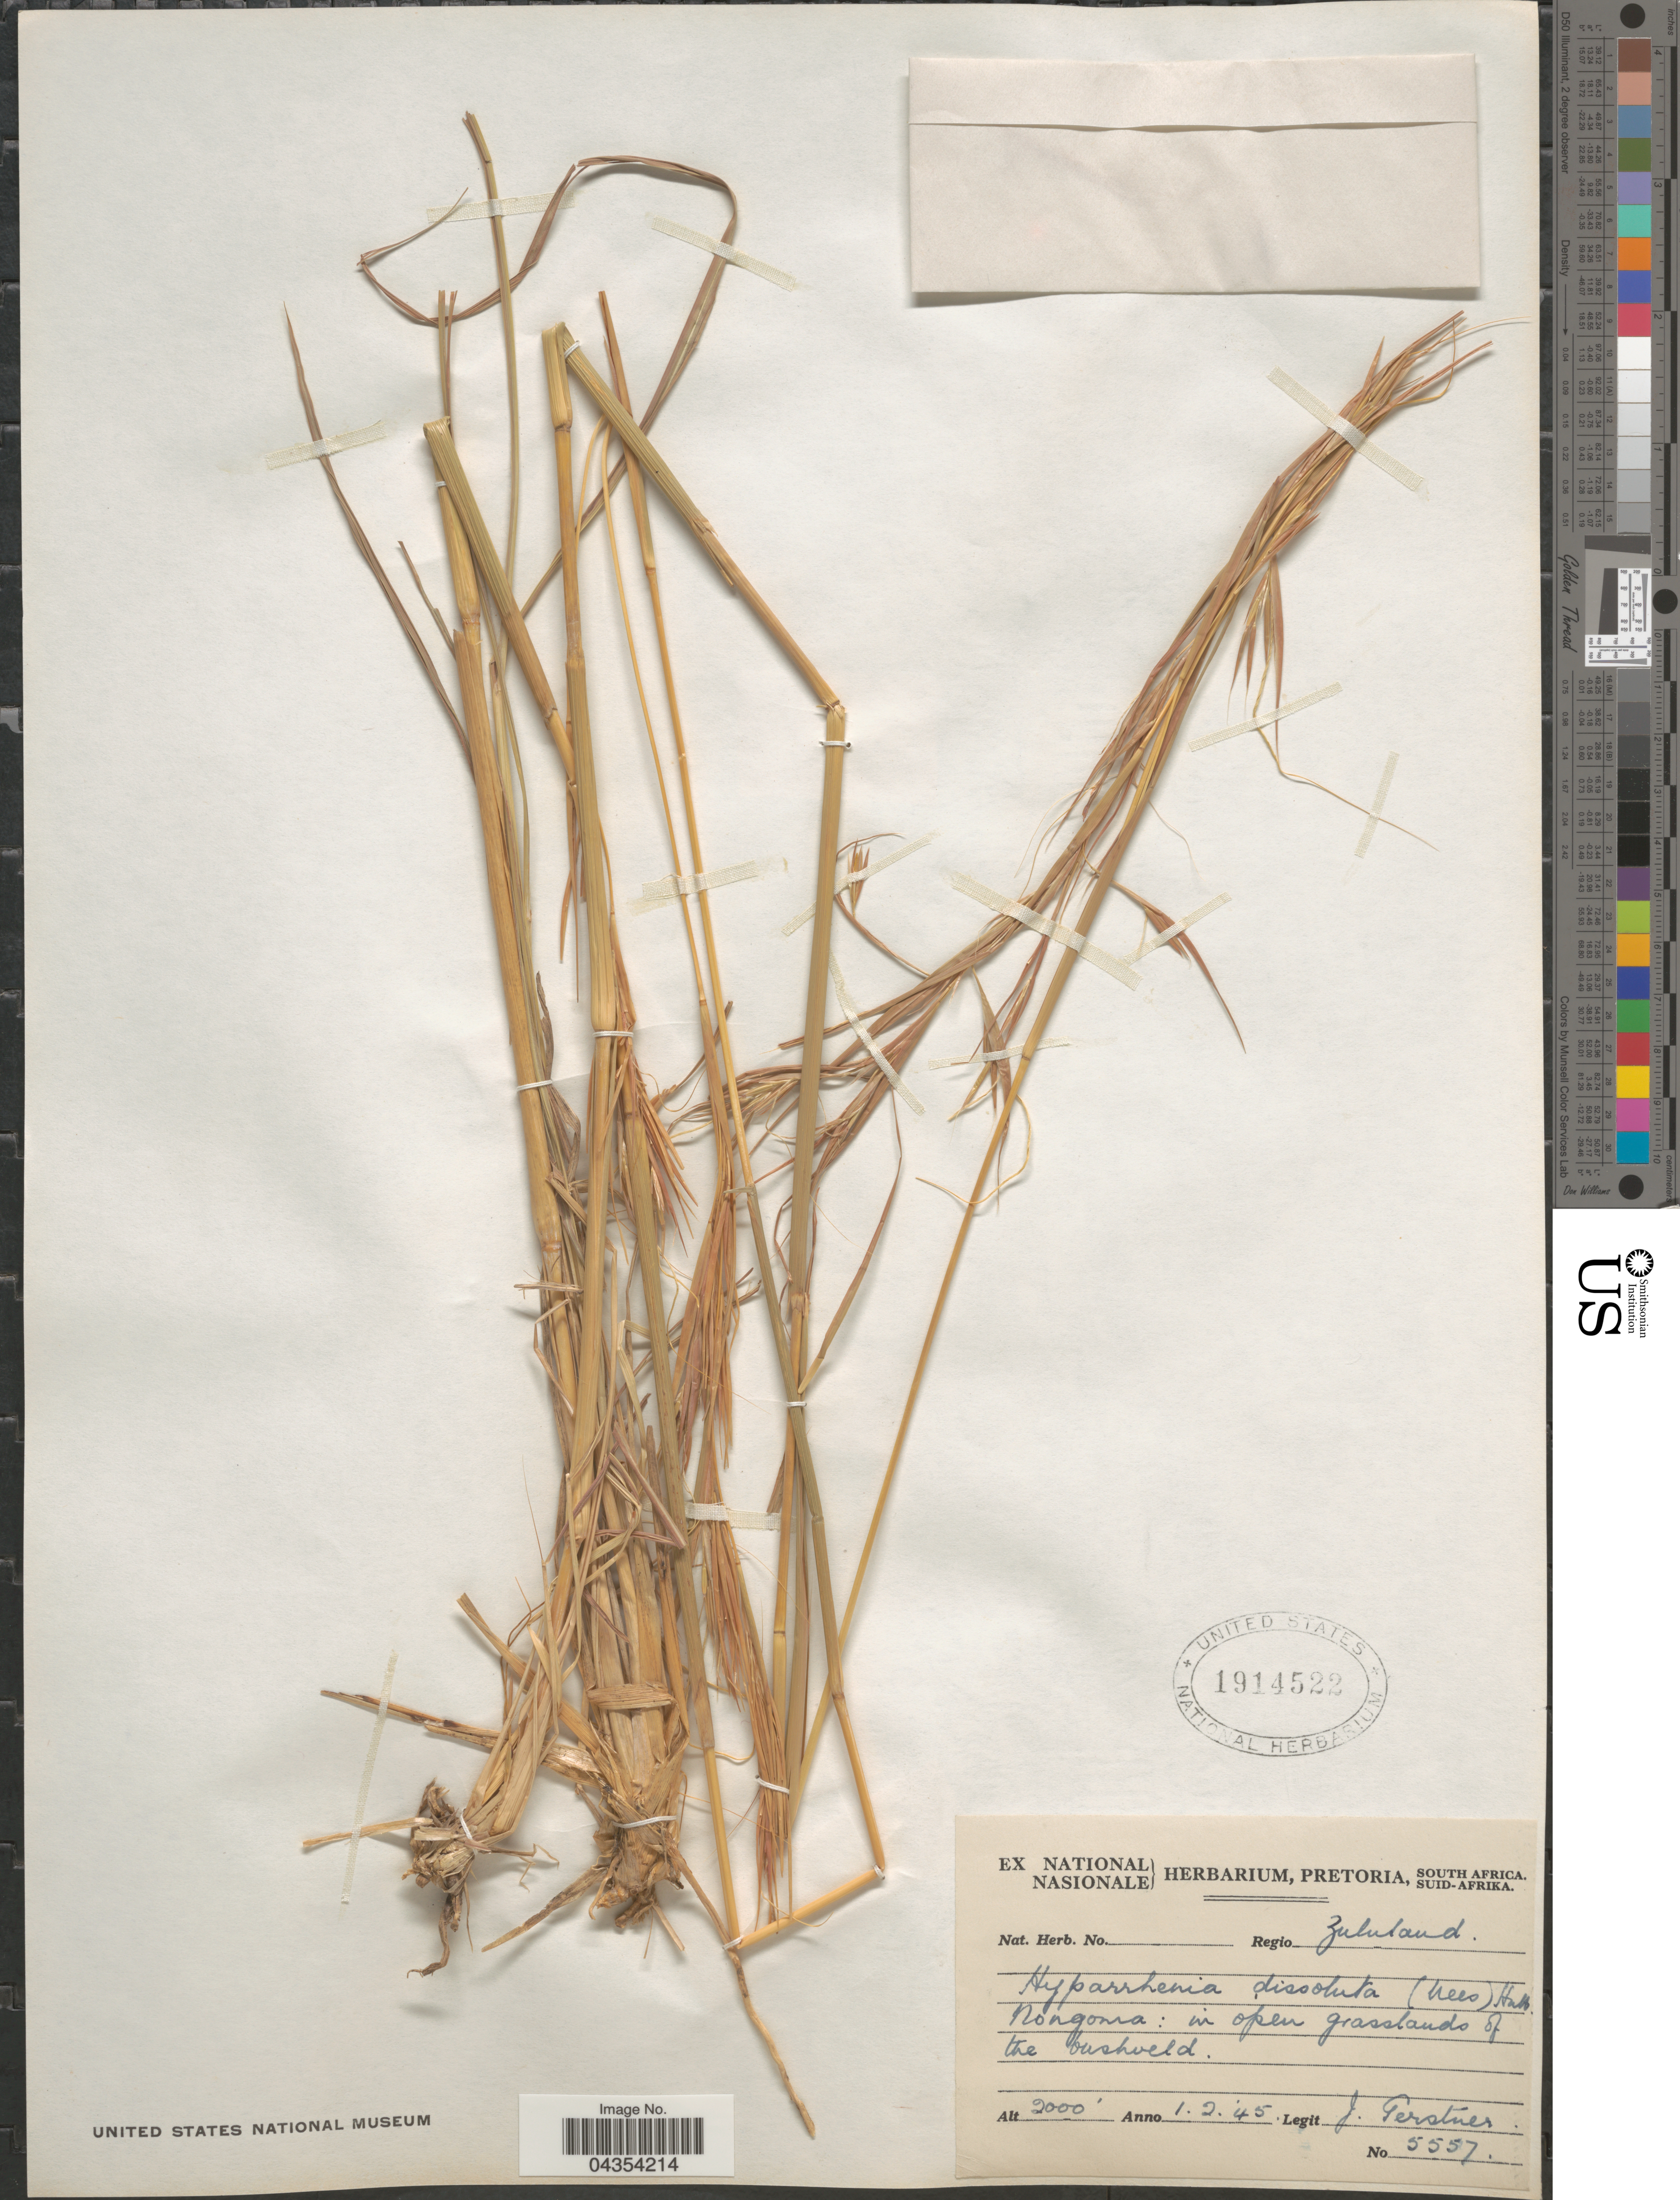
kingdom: Plantae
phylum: Tracheophyta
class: Liliopsida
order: Poales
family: Poaceae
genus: Hyperthelia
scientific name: Hyperthelia dissoluta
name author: (Nees ex Steud.) Clayton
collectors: J. Gerstner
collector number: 5557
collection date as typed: Transcribed d/m/y: 1/2/45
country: South Africa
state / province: KwaZulu-Natal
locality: Regio Zululand. Nongoma:in open grasslands of the bushveld.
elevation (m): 610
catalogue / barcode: US 1914522